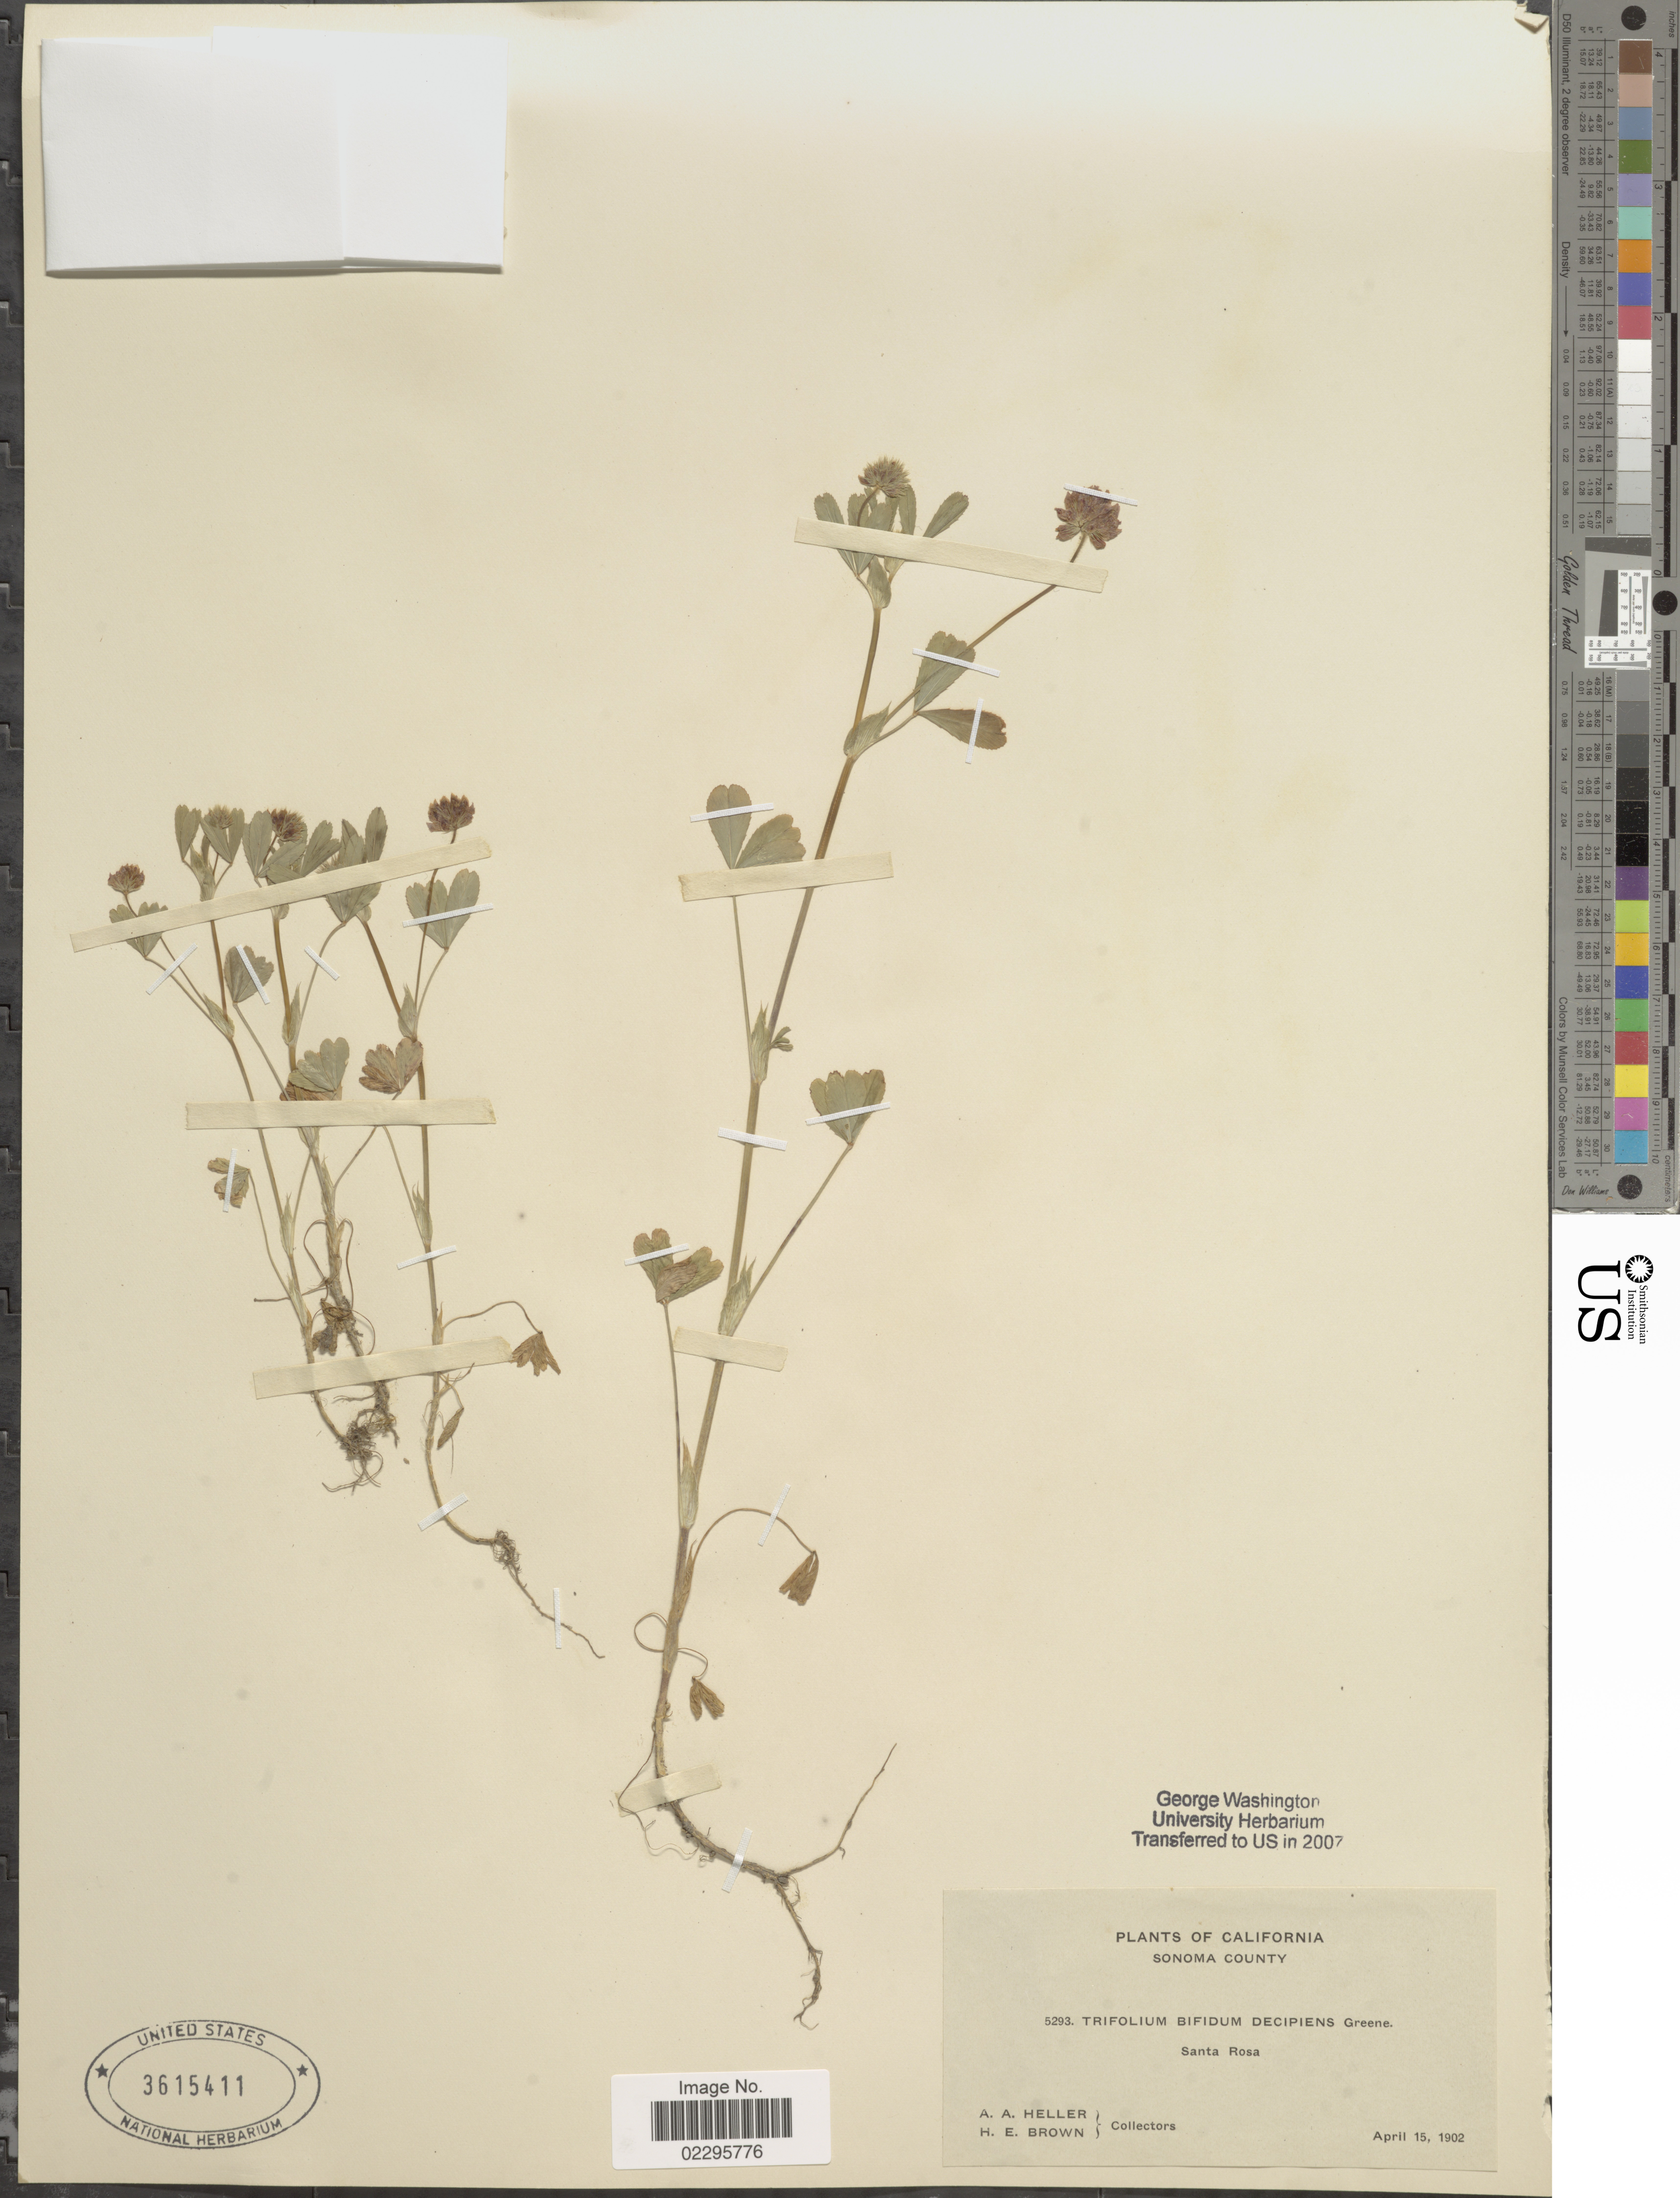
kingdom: Plantae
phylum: Tracheophyta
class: Magnoliopsida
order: Fabales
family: Fabaceae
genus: Trifolium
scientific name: Trifolium bifidum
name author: A. Gray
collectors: H. E. Brown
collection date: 1902-04-15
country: United States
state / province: California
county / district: Sonoma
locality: Sonoma County, Santa Rosa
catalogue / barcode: US 3615411